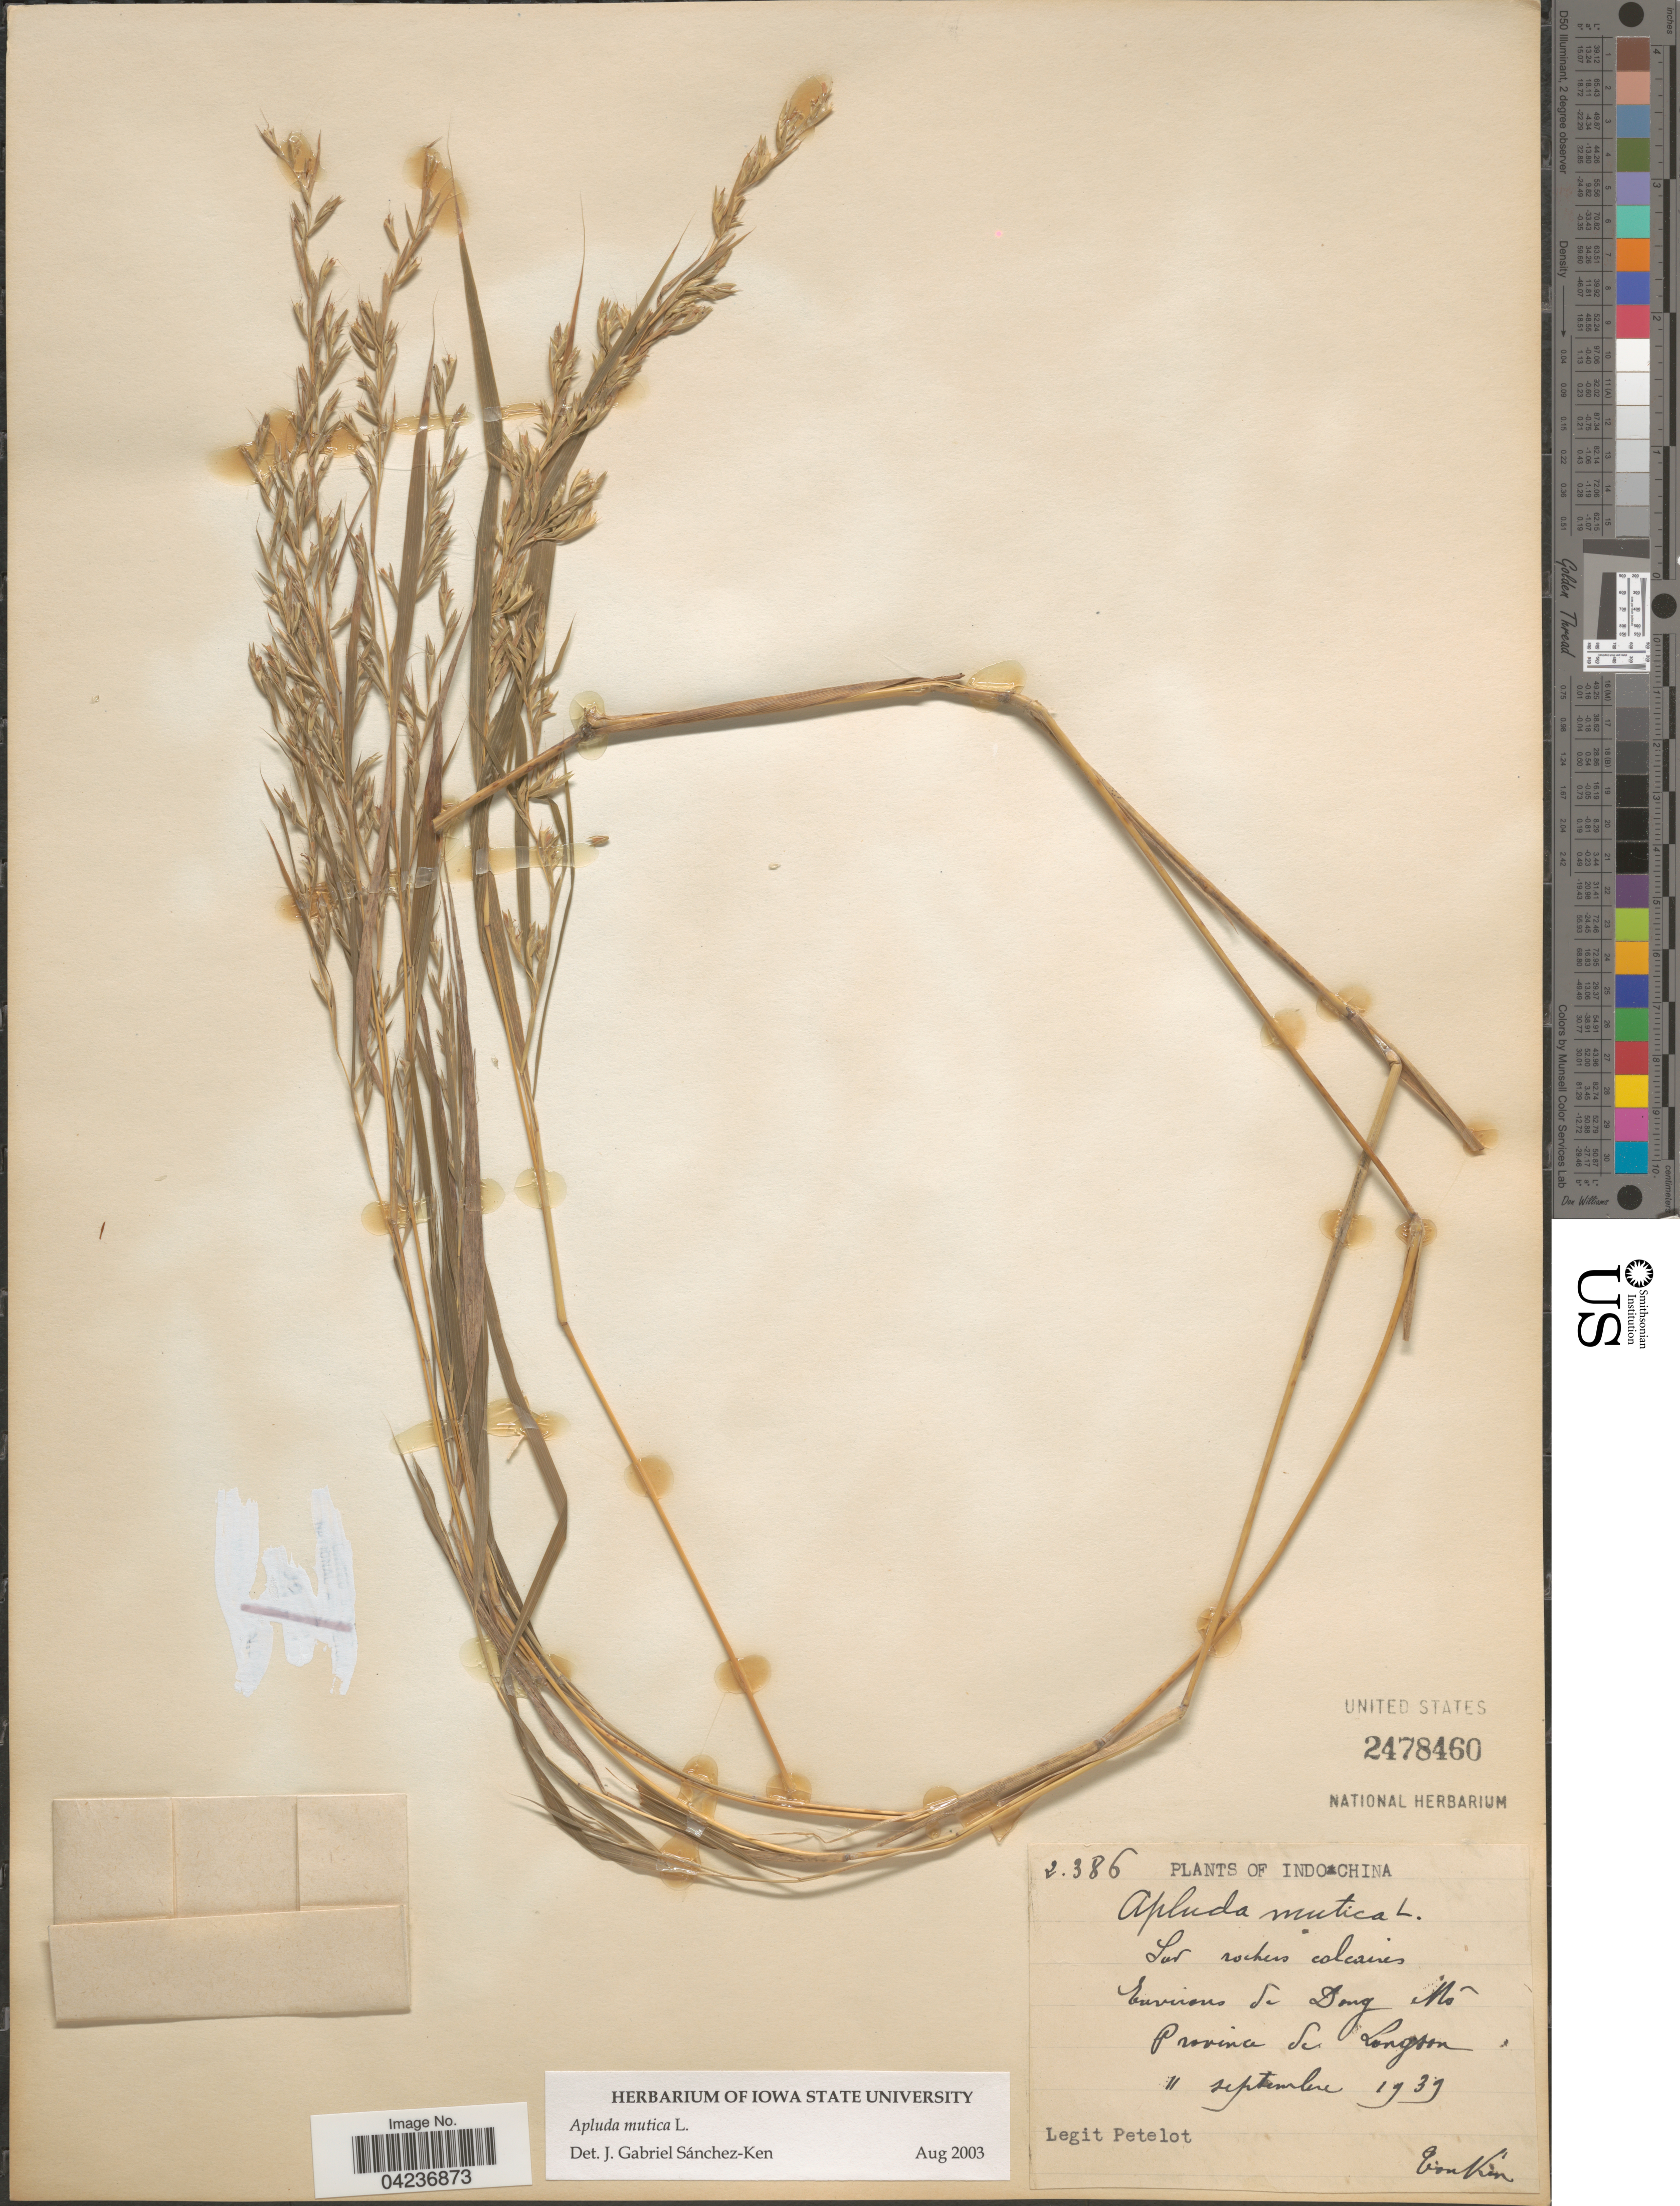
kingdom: Plantae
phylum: Tracheophyta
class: Liliopsida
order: Poales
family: Poaceae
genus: Apluda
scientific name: Apluda mutica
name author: L.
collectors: Pételot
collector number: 2386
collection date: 1939-09-11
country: Vietnam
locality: Indo-china. Sur rochers calcaires. Environs de Dong Mô. Province de Longson. Tonkin.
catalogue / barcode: US 2478460